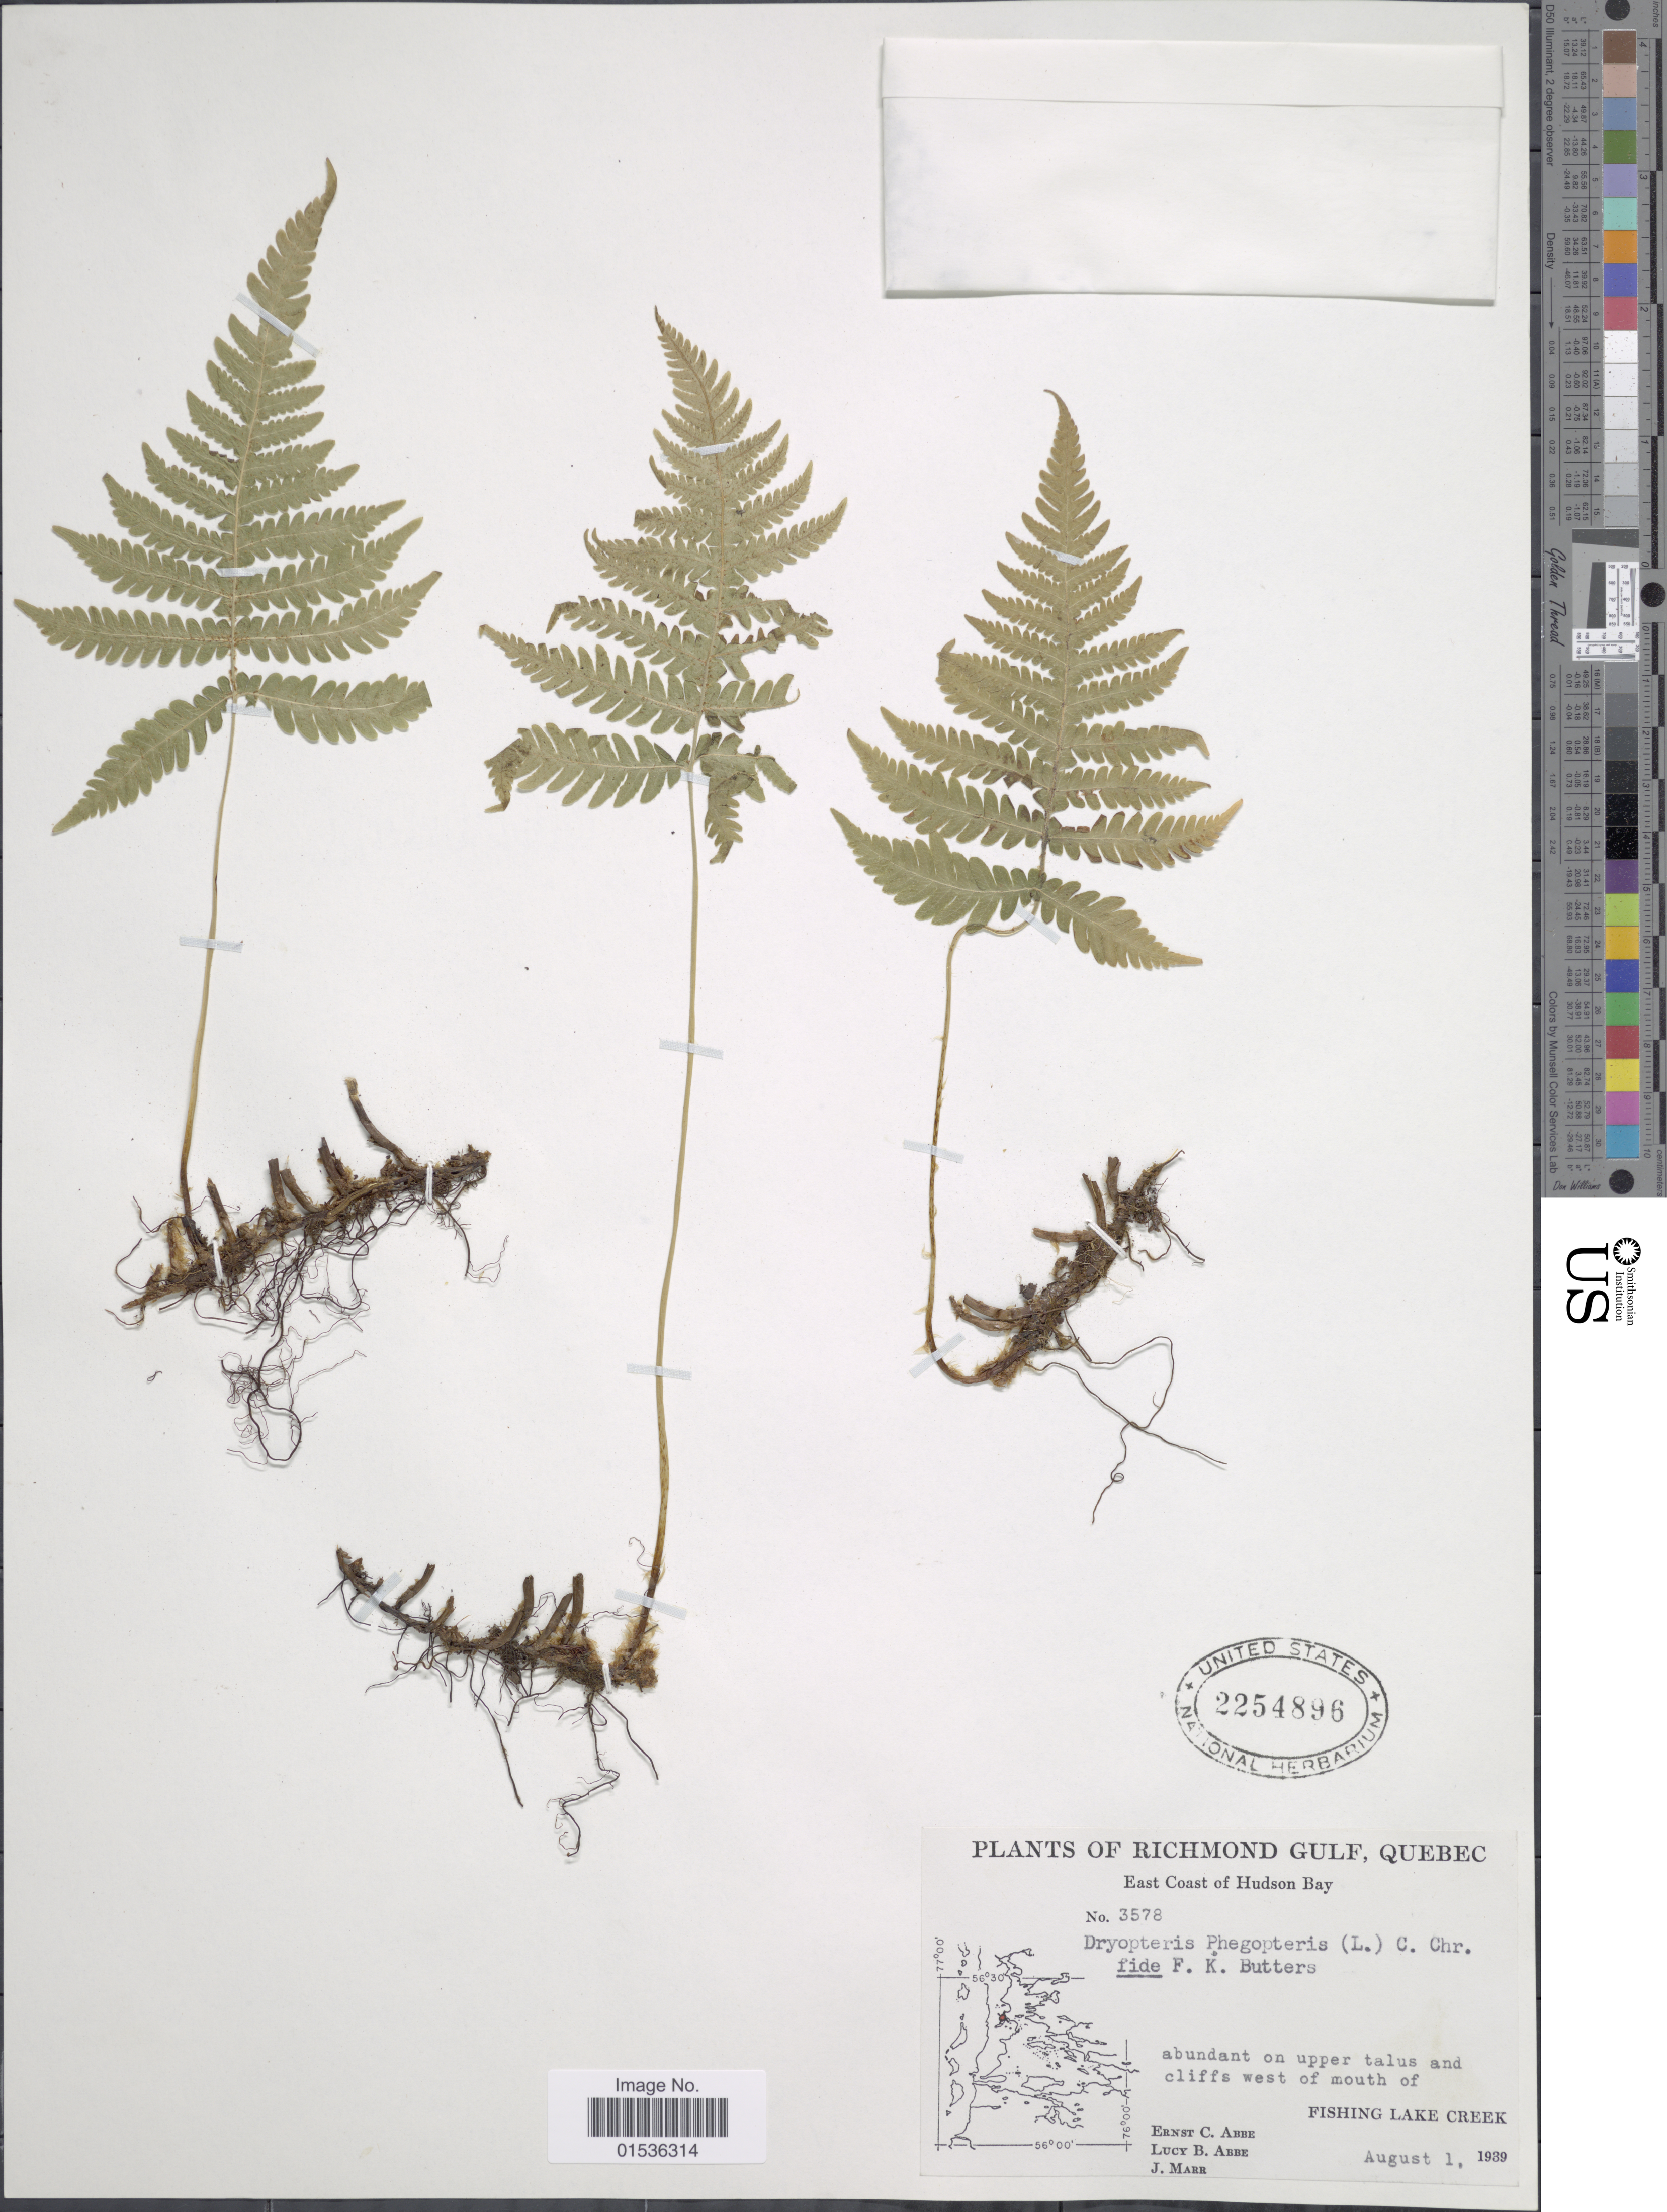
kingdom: Plantae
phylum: Tracheophyta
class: Polypodiopsida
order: Polypodiales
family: Thelypteridaceae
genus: Phegopteris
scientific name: Phegopteris connectilis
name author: (Michx.) Watt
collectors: E. C. Abbe, L. B. Abbe & J. Marr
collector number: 3578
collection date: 1939-08-01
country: Canada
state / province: Quebec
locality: East Coast of Hudson Bay, Richmond Gulf, Quebec, Fishing Lake Creek.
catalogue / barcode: US 2254896